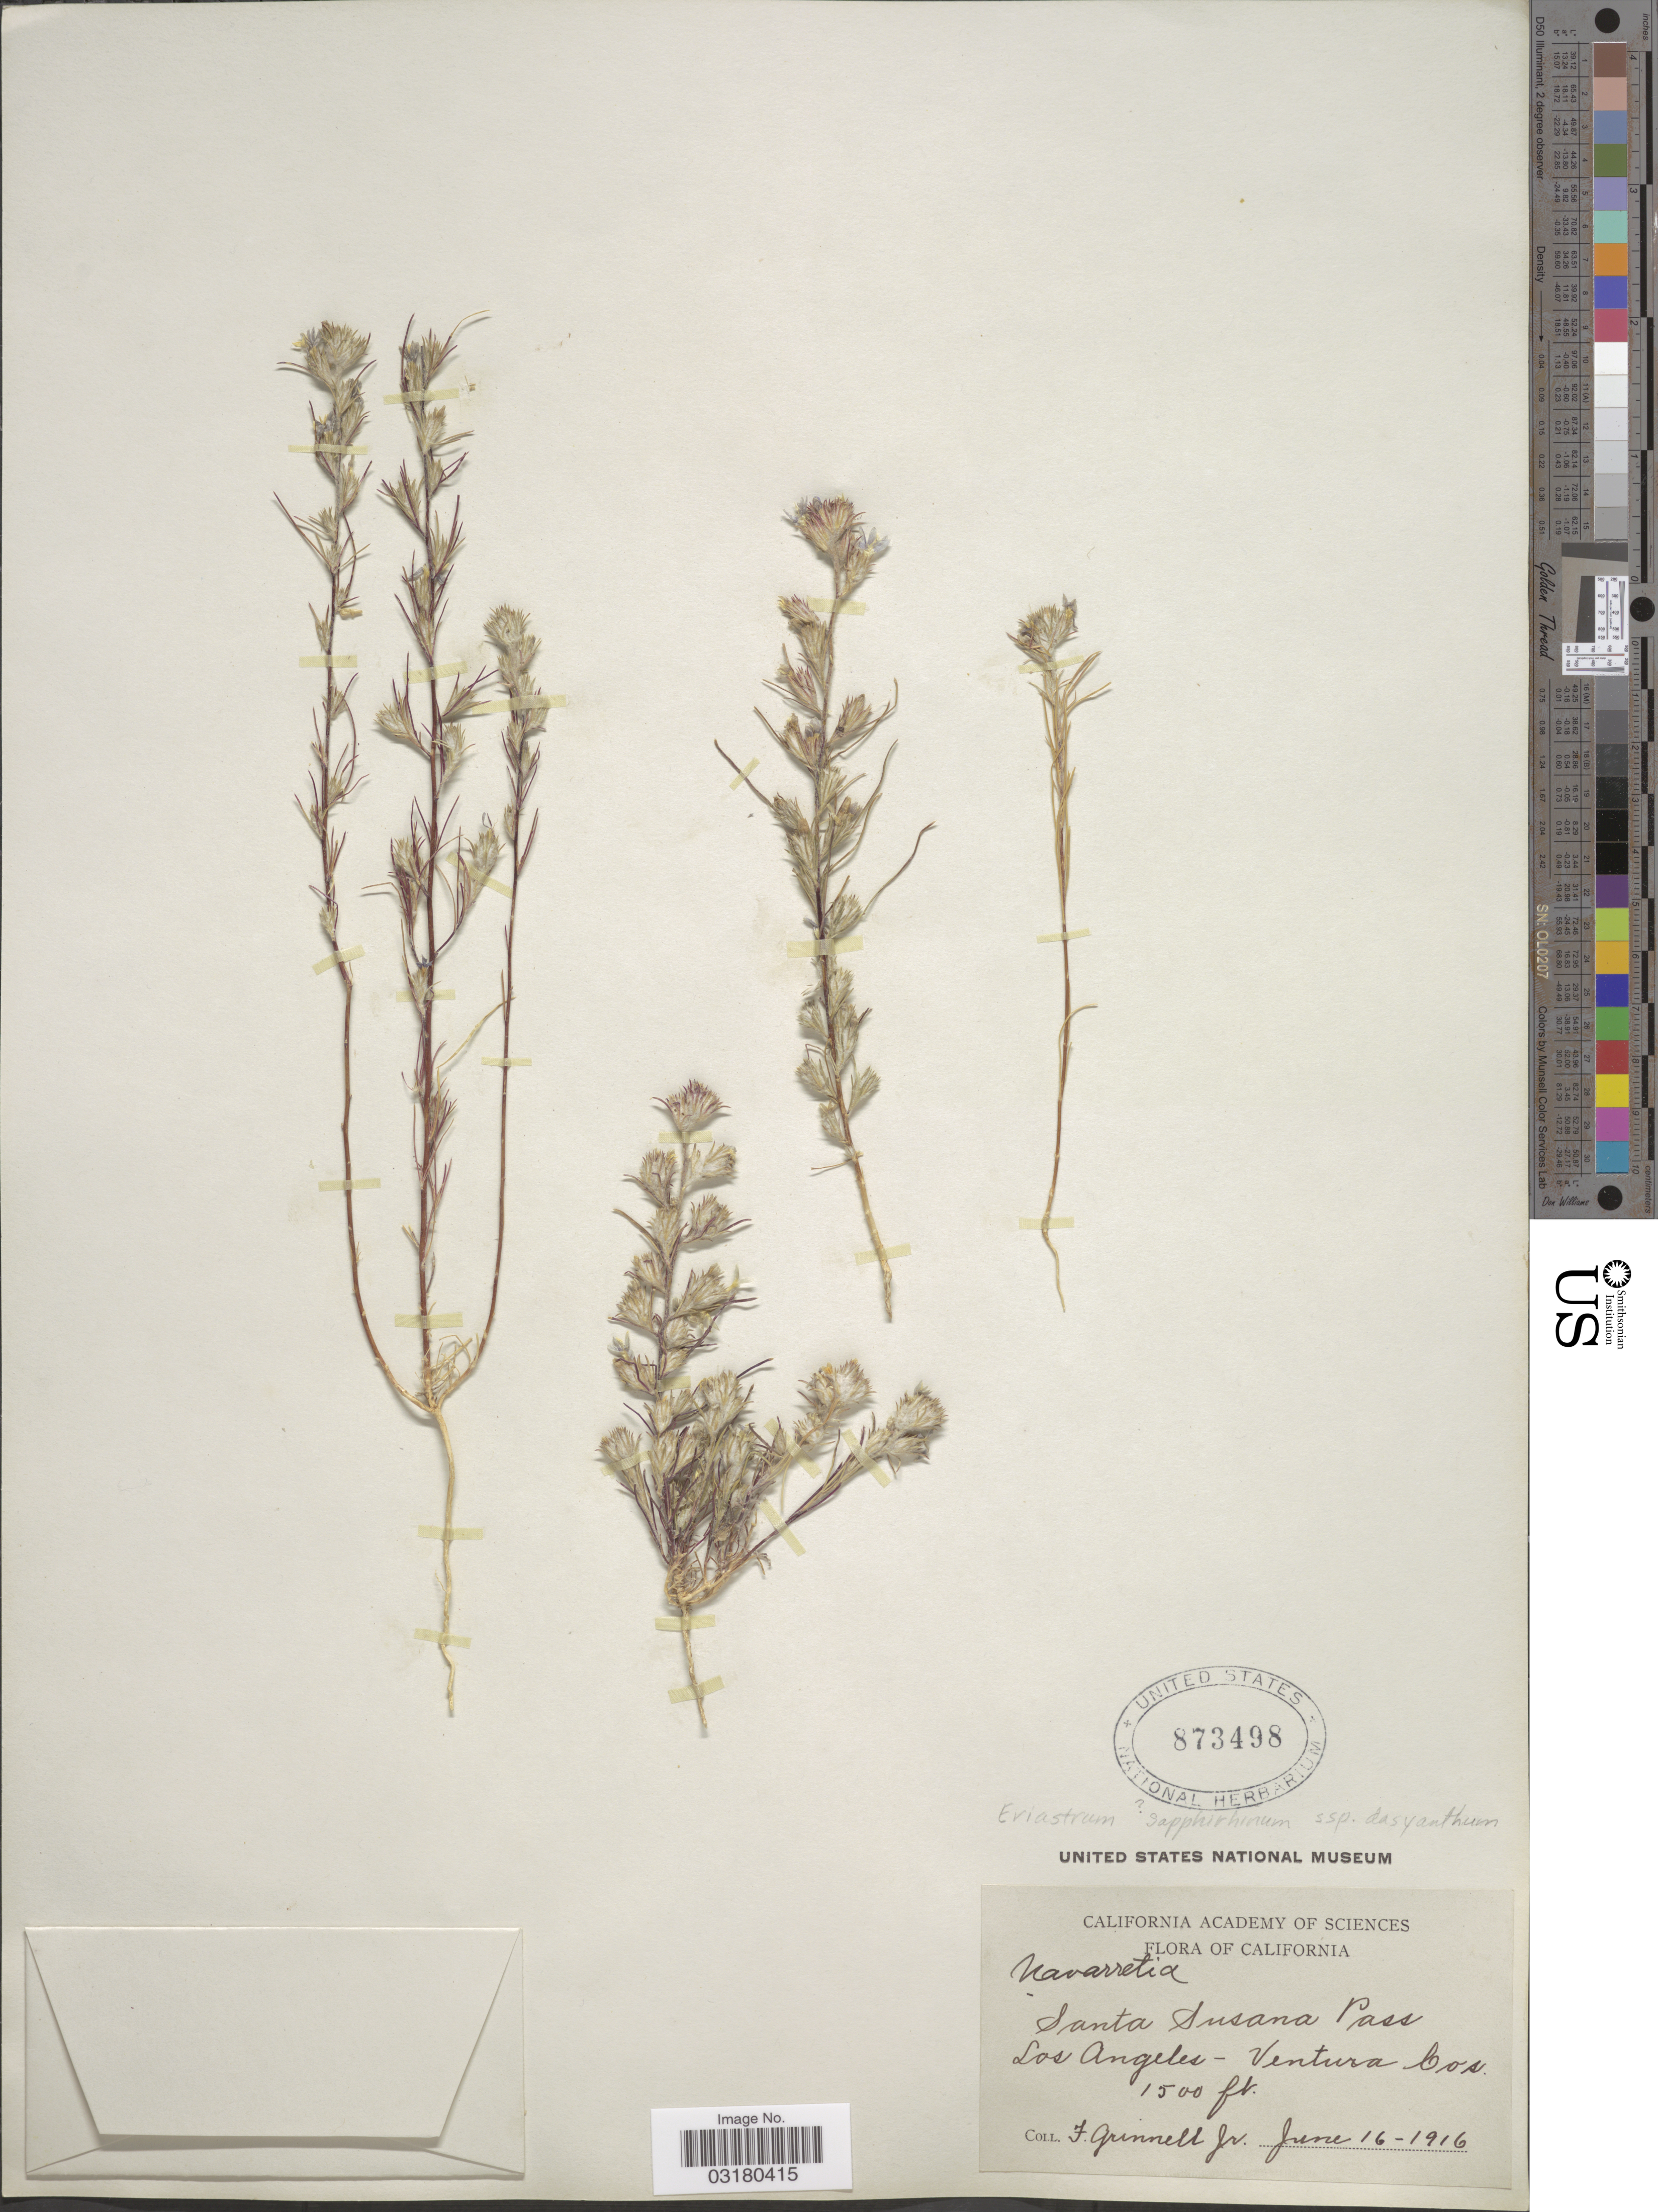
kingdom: Plantae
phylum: Tracheophyta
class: Magnoliopsida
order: Ericales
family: Polemoniaceae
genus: Eriastrum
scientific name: Eriastrum sapphirinum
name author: (Eastw.) H. Mason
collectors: F. Grinnell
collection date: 1916-06-16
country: United States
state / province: California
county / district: Los Angeles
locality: Santa Susana Pass. Los Angeles- Ventura Cos.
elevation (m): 457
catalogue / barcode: US 873498